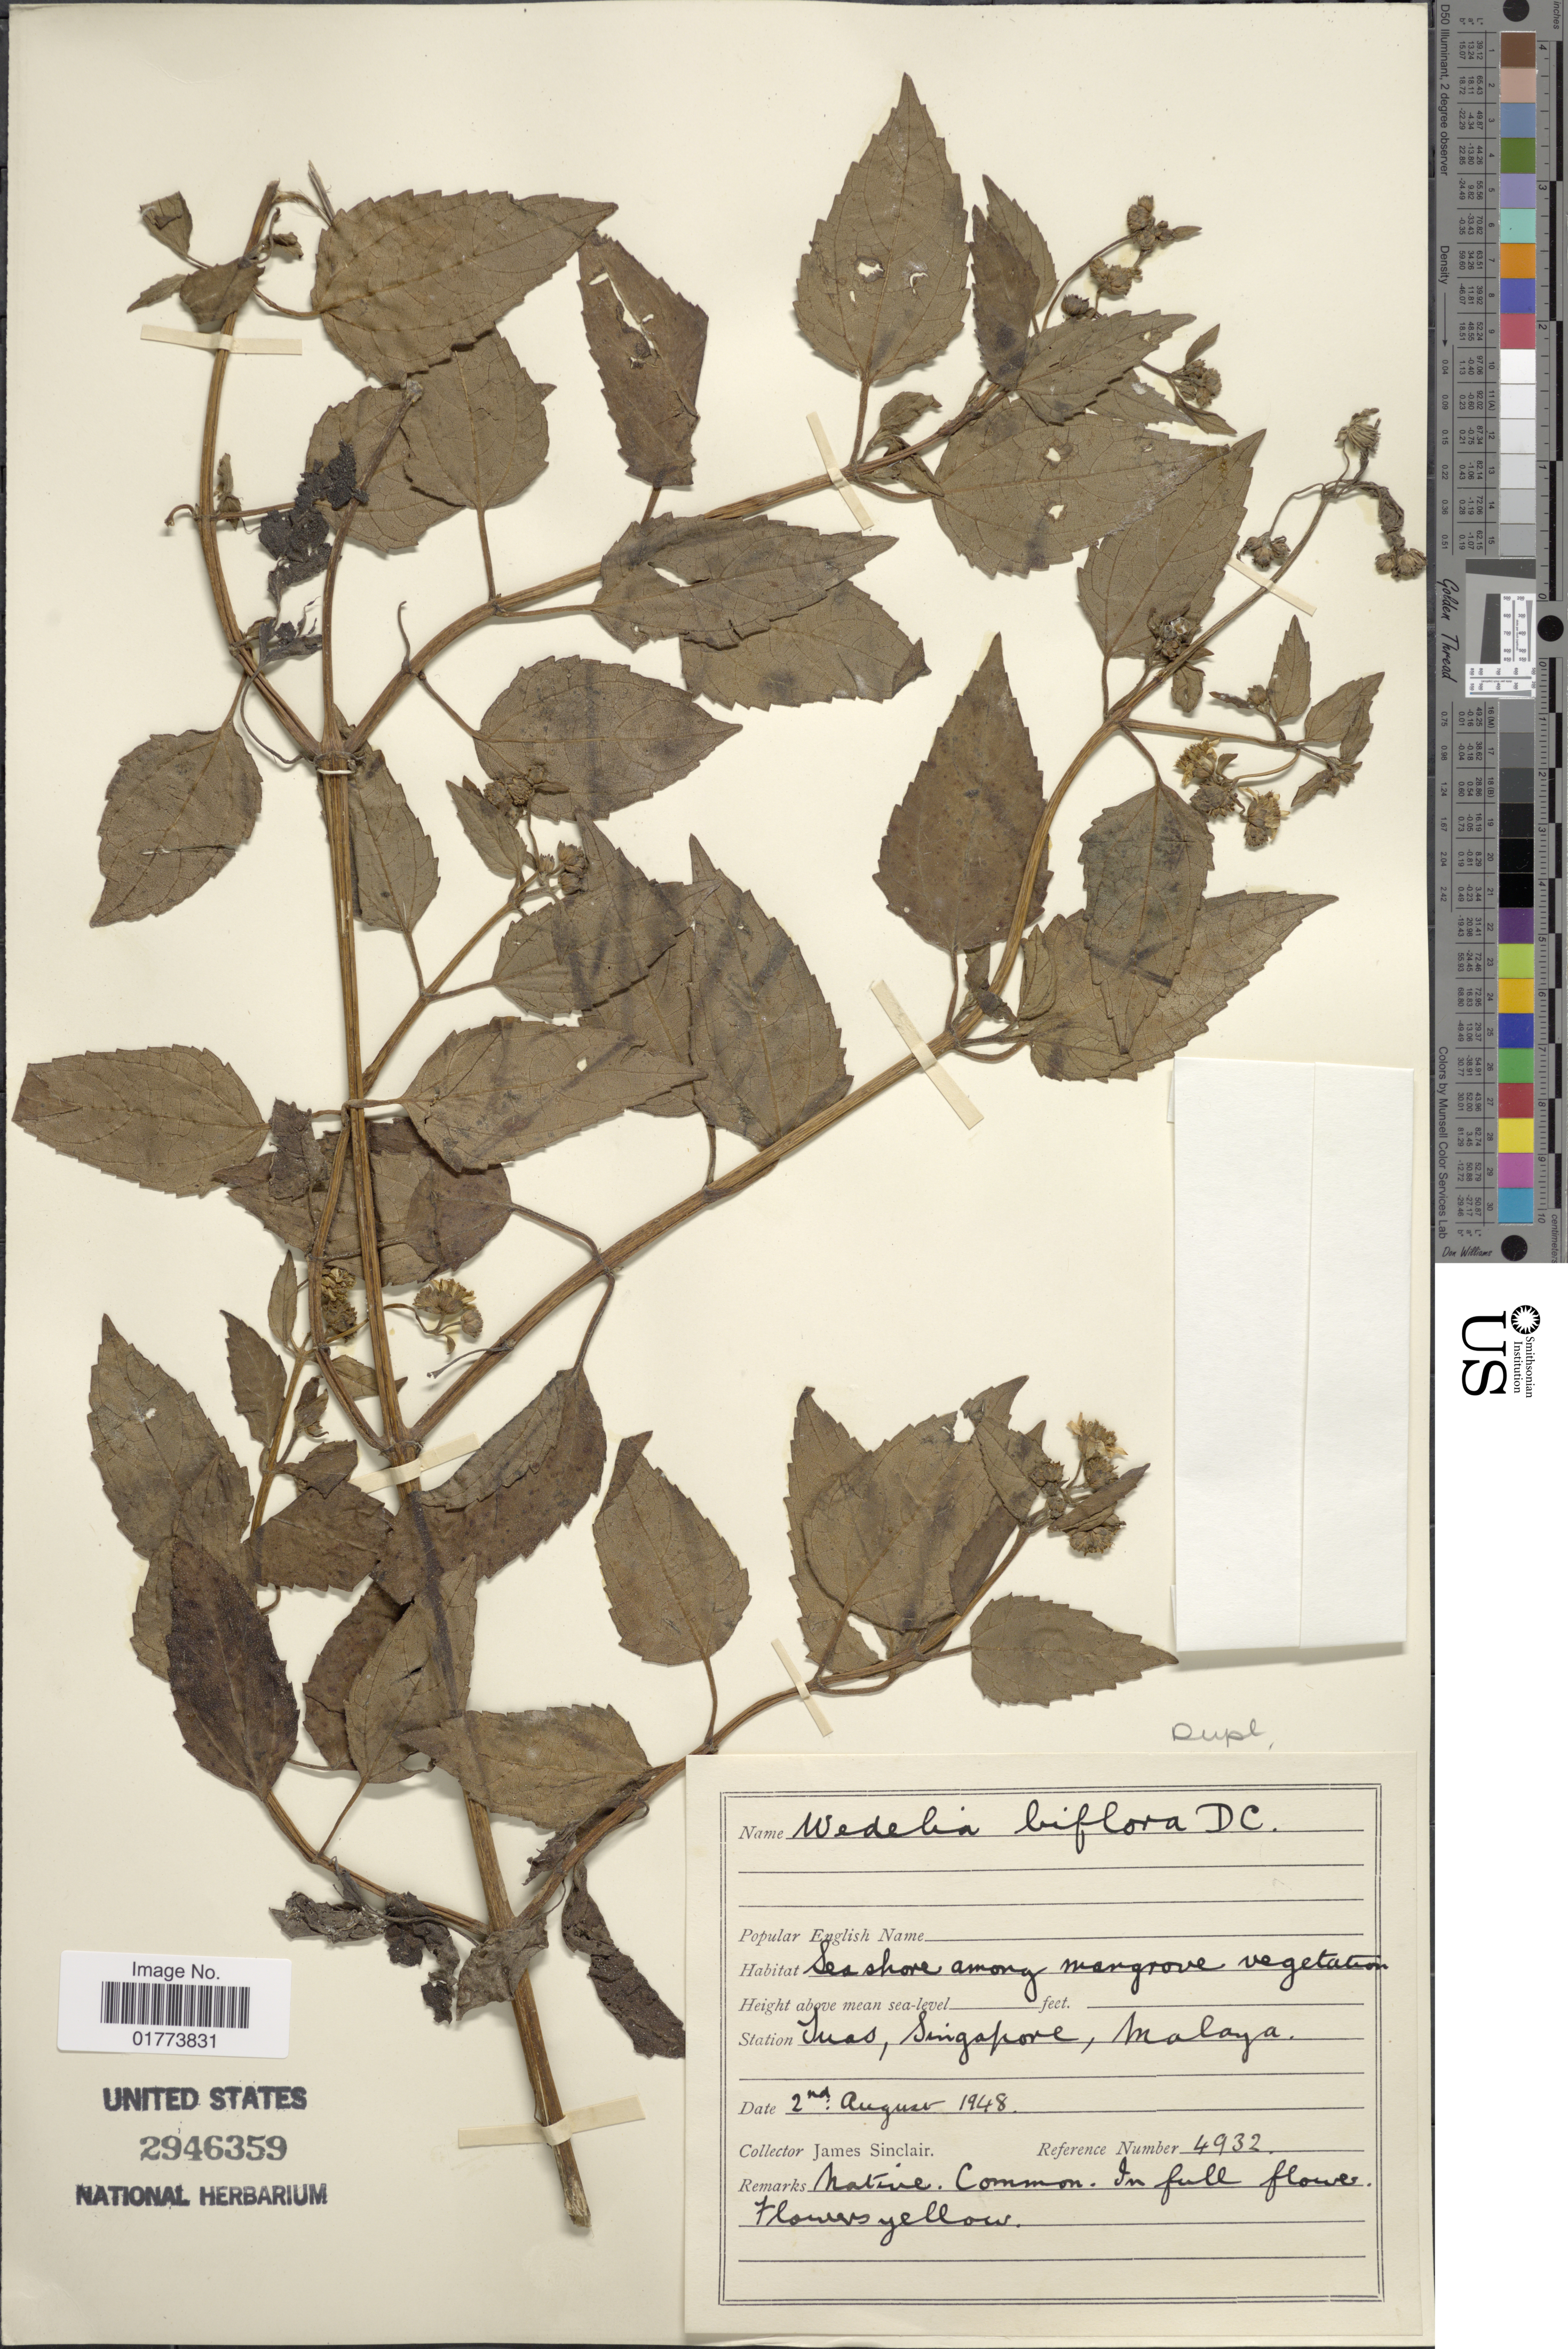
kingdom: Plantae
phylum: Tracheophyta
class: Magnoliopsida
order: Asterales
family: Asteraceae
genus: Wollastonia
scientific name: Wollastonia biflora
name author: (L.) DC.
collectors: J. Sinclair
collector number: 4932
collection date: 1948-08-02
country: Singapore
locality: Juas [interpreted], Singapore, Malaya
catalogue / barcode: US 2946359